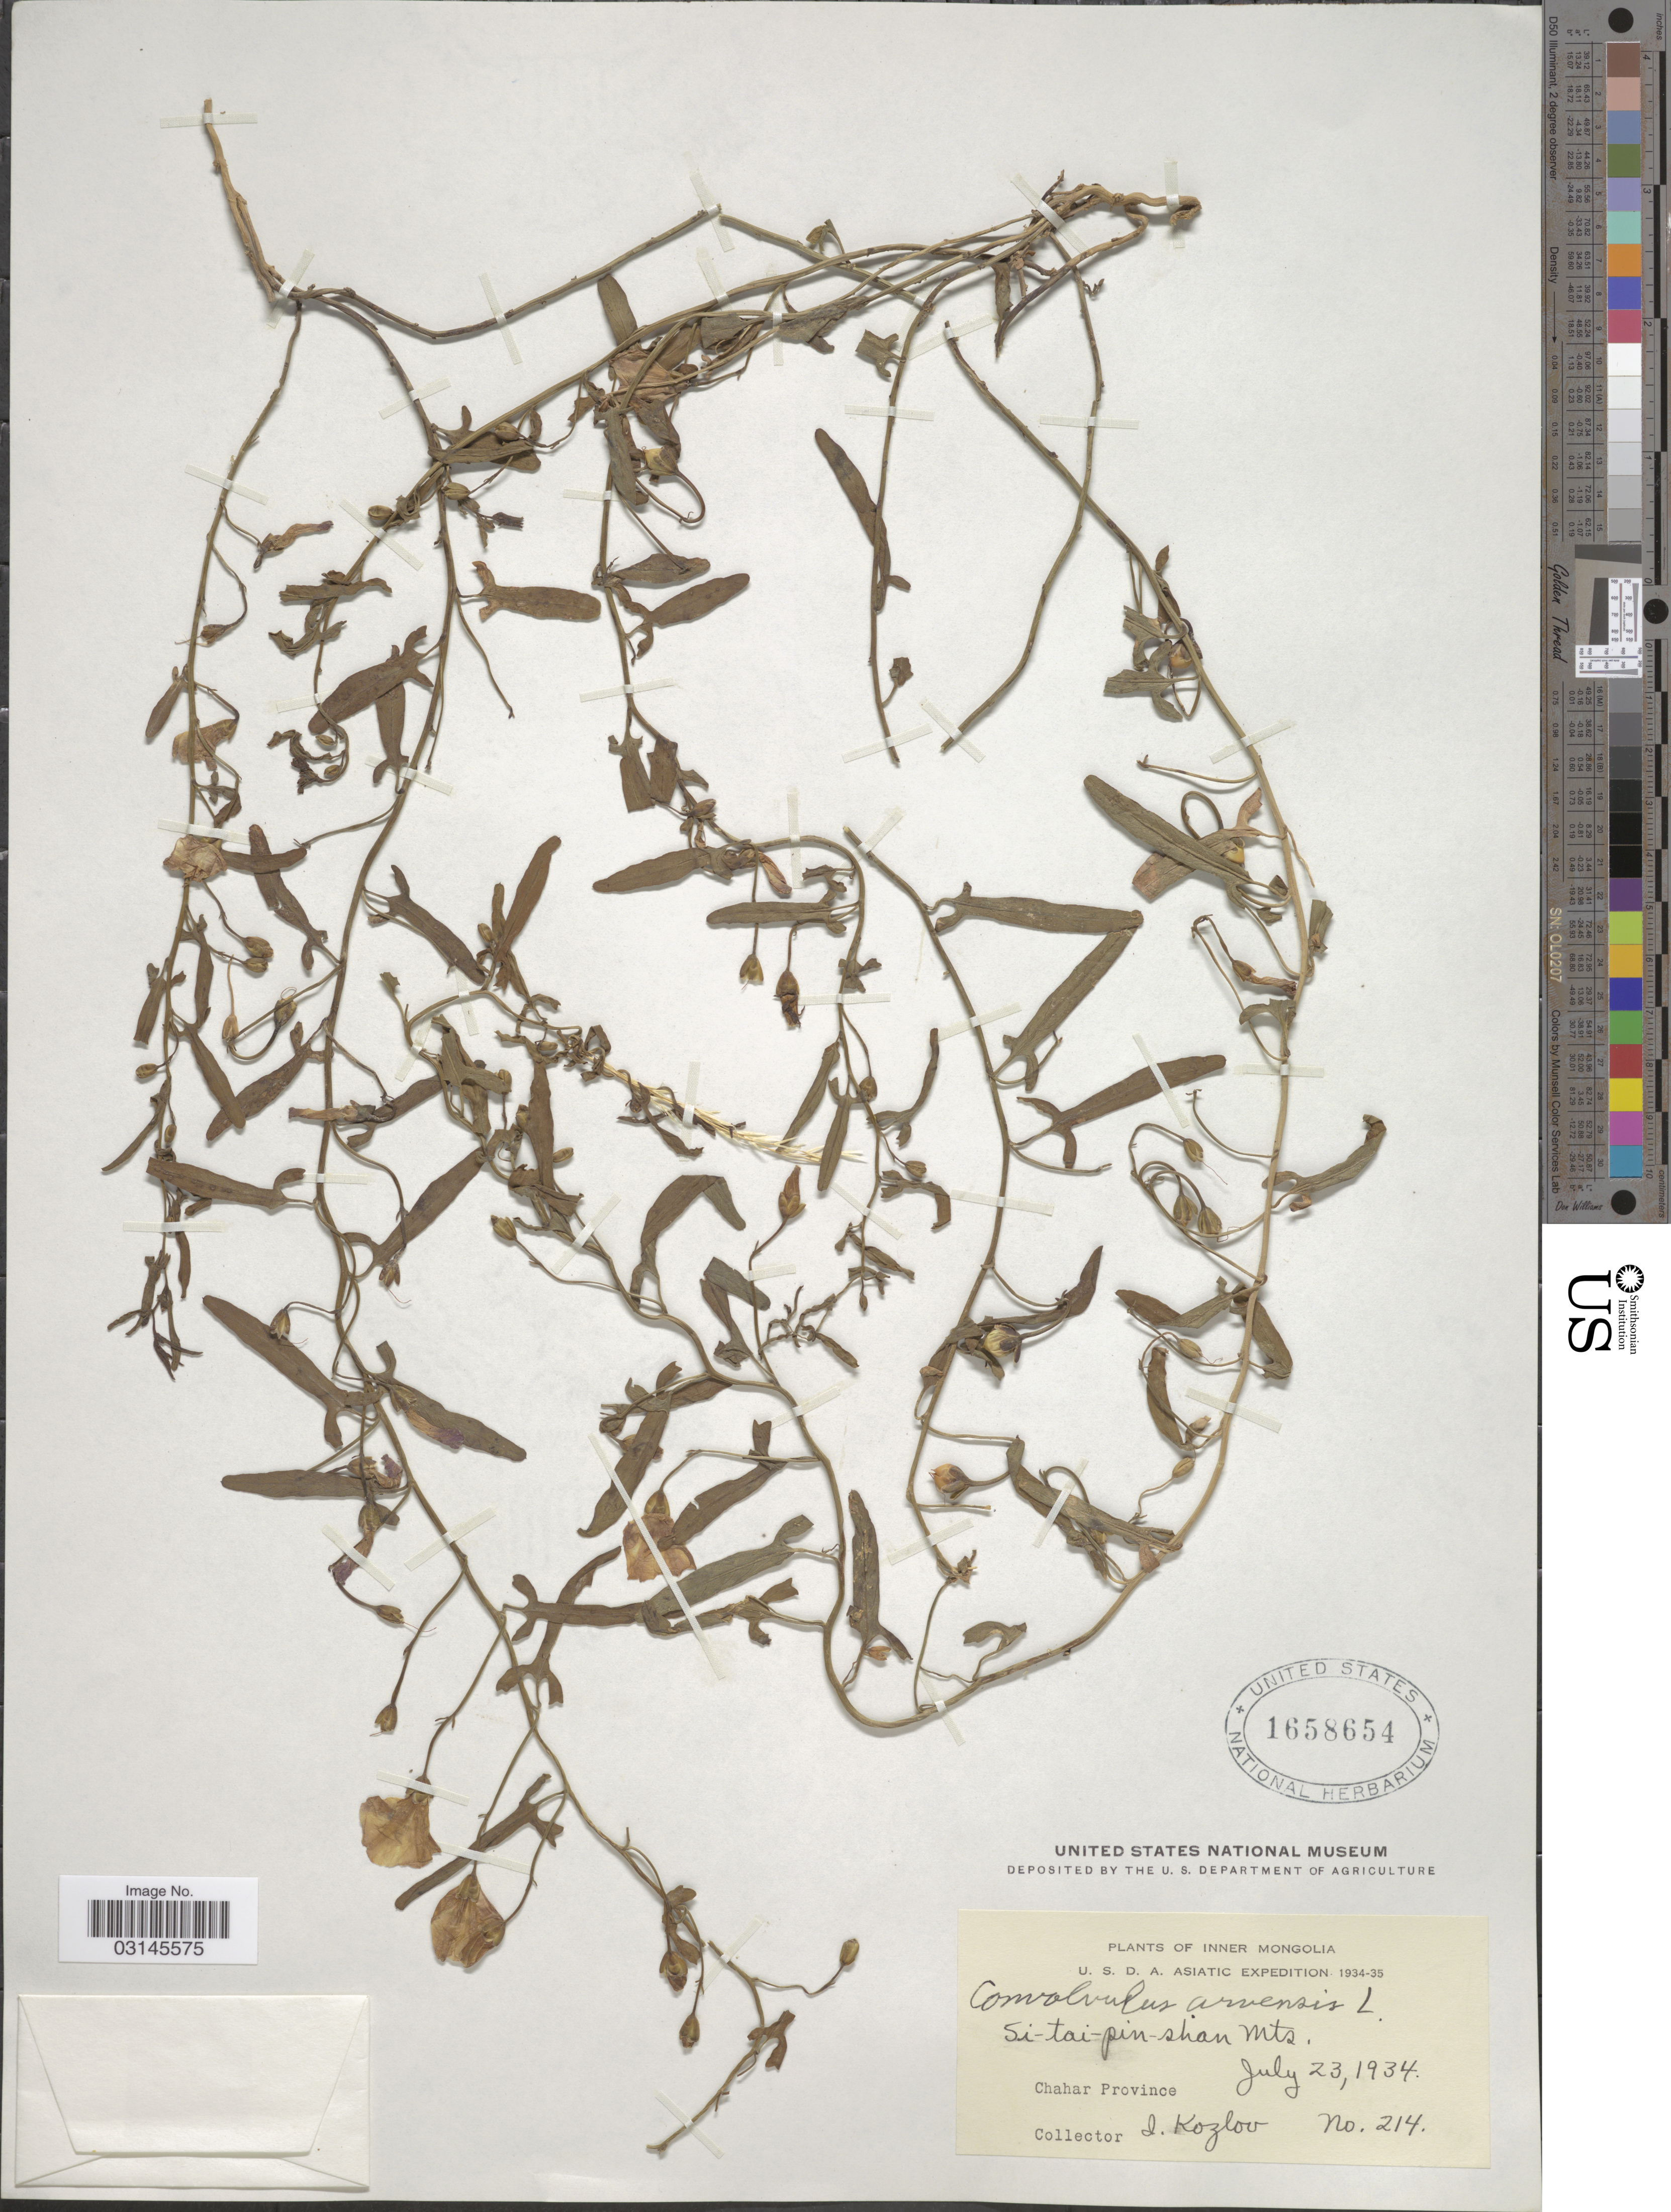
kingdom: Plantae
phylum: Tracheophyta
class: Magnoliopsida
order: Solanales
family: Convolvulaceae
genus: Convolvulus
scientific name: Convolvulus arvensis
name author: L.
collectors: I. Kozlov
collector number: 214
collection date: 1934-07-23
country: China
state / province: Nei Monggol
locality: Inner Mongolia. Si-tai-pin-shan Mts. Chahar Province.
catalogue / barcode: US 1658654